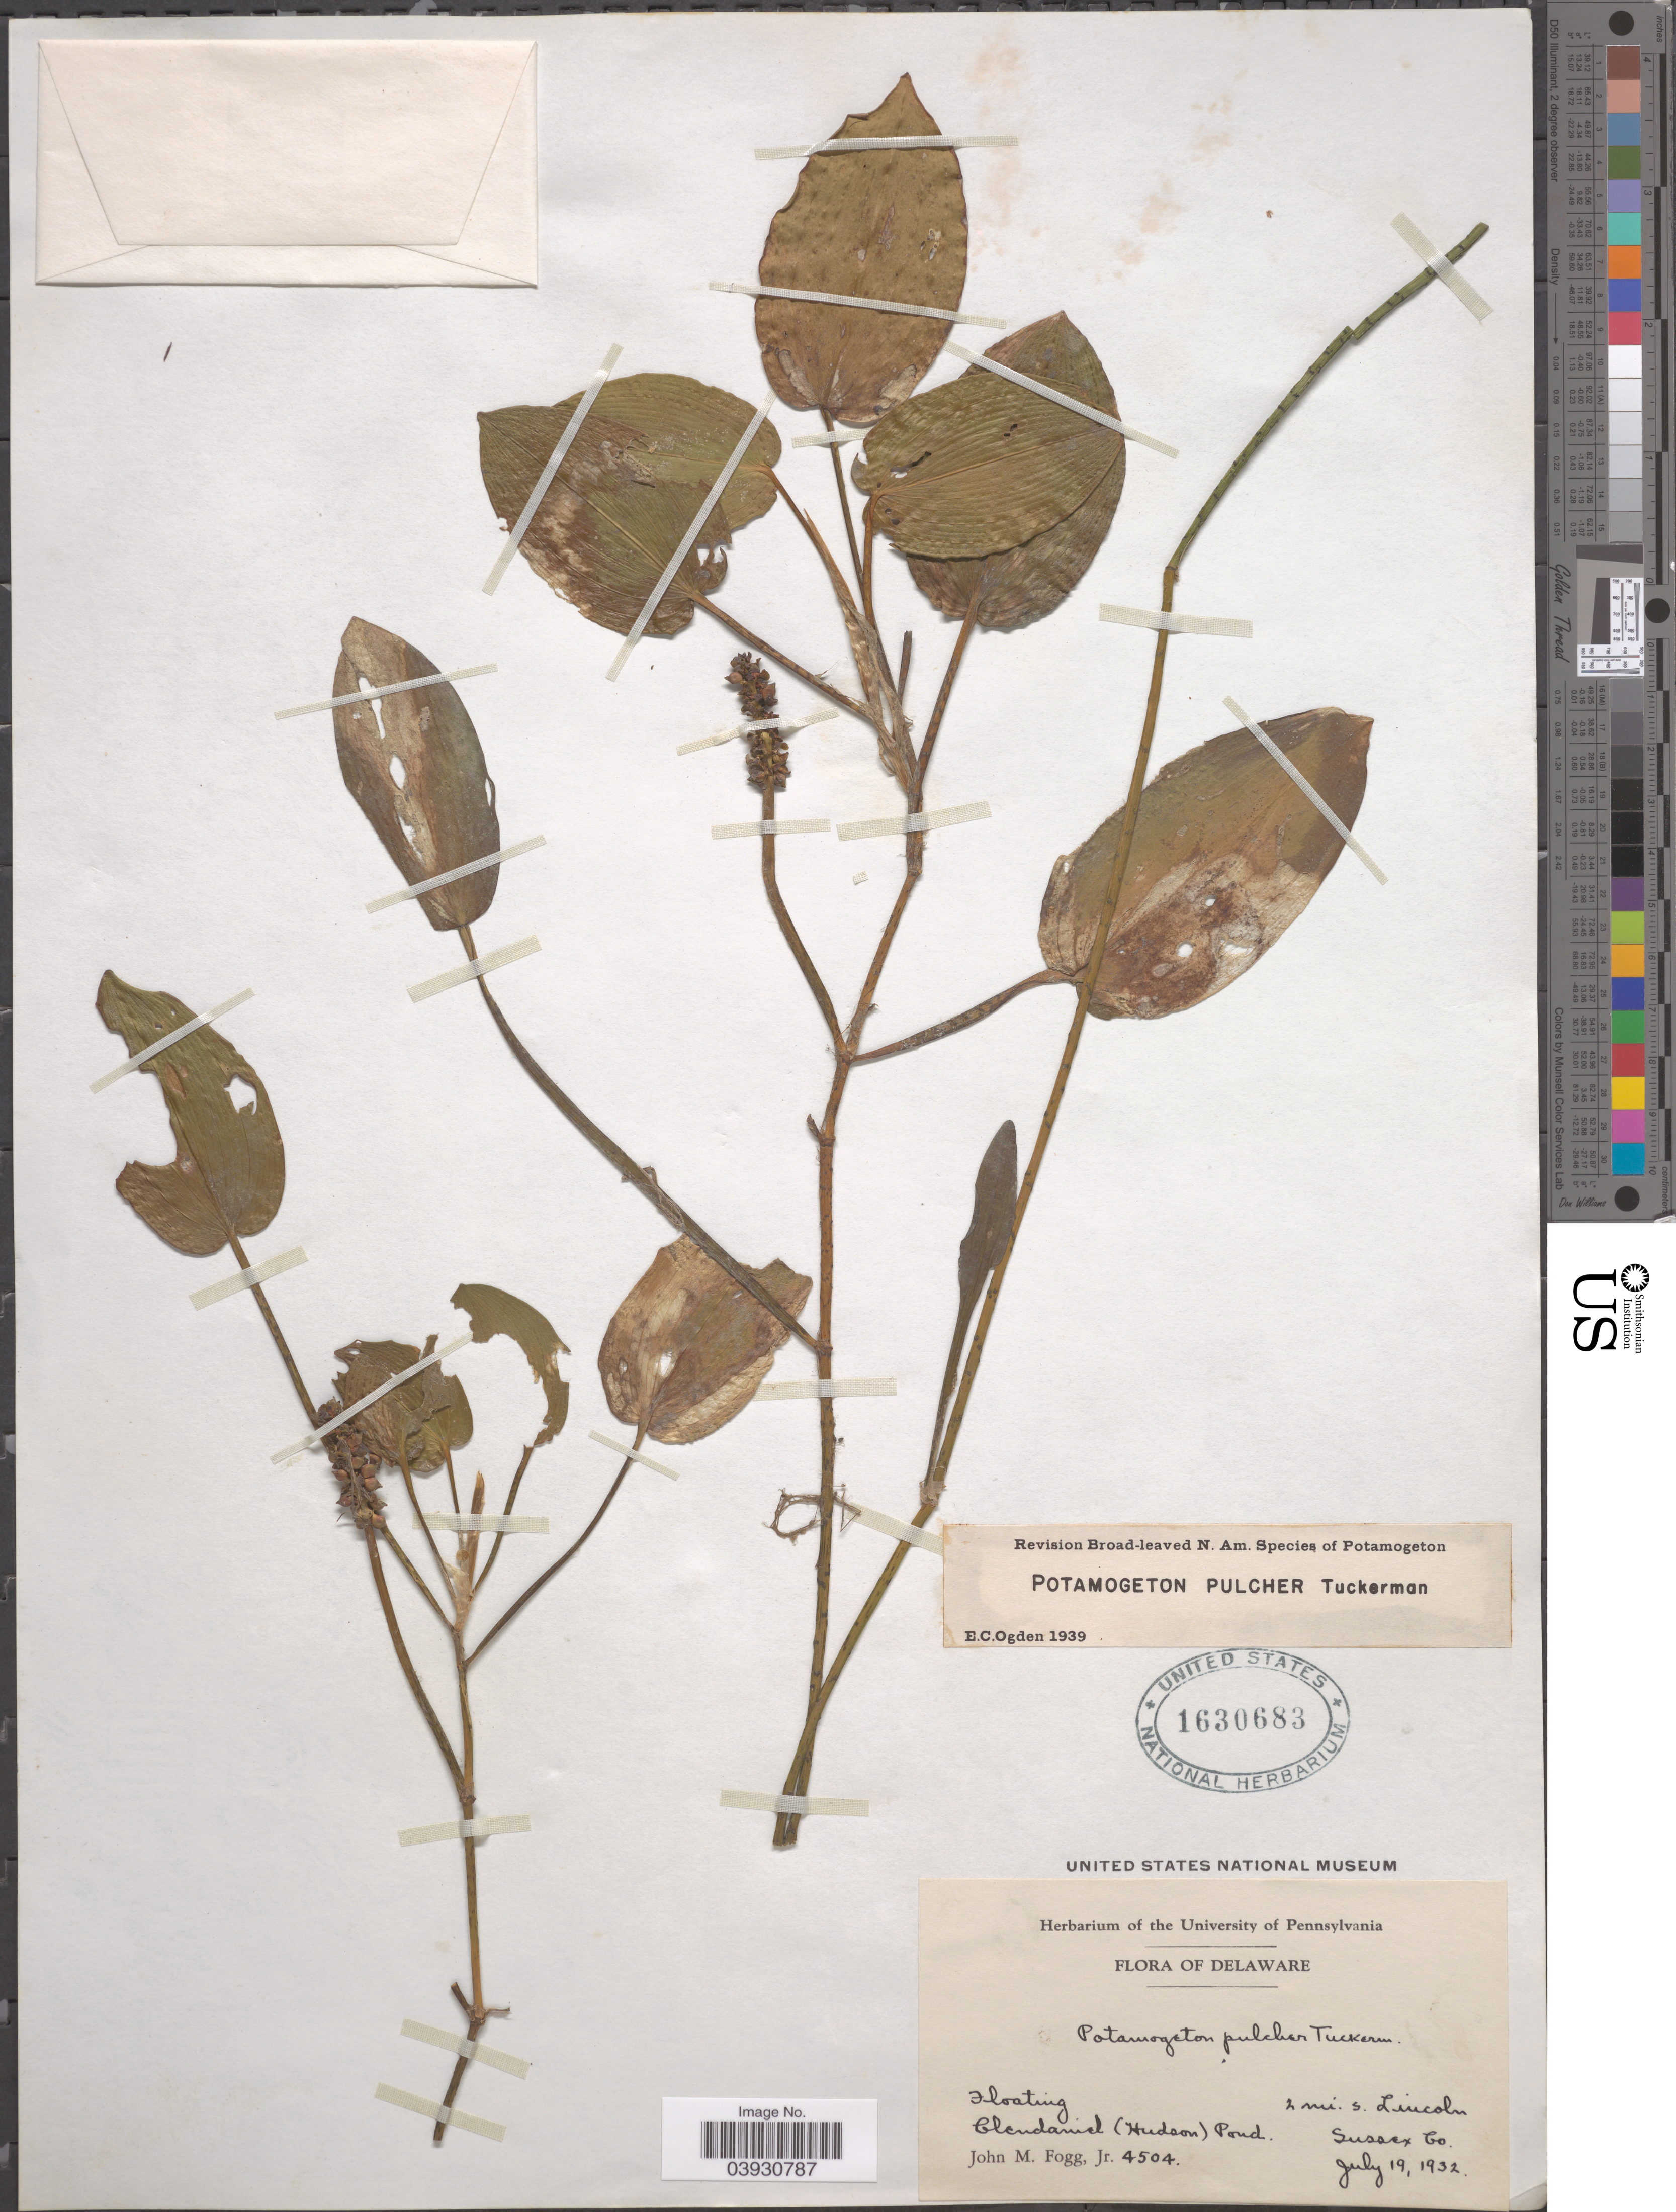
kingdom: Plantae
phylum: Tracheophyta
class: Liliopsida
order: Alismatales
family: Potamogetonaceae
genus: Potamogeton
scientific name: Potamogeton pulcher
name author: Tuck.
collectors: J. Fogg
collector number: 4504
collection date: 1932-07-19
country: United States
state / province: Delaware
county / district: Sussex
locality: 2 mi. s. Lincoln. Clendaniel (Hudson) Pond. Sussex Co.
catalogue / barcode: US 1630683